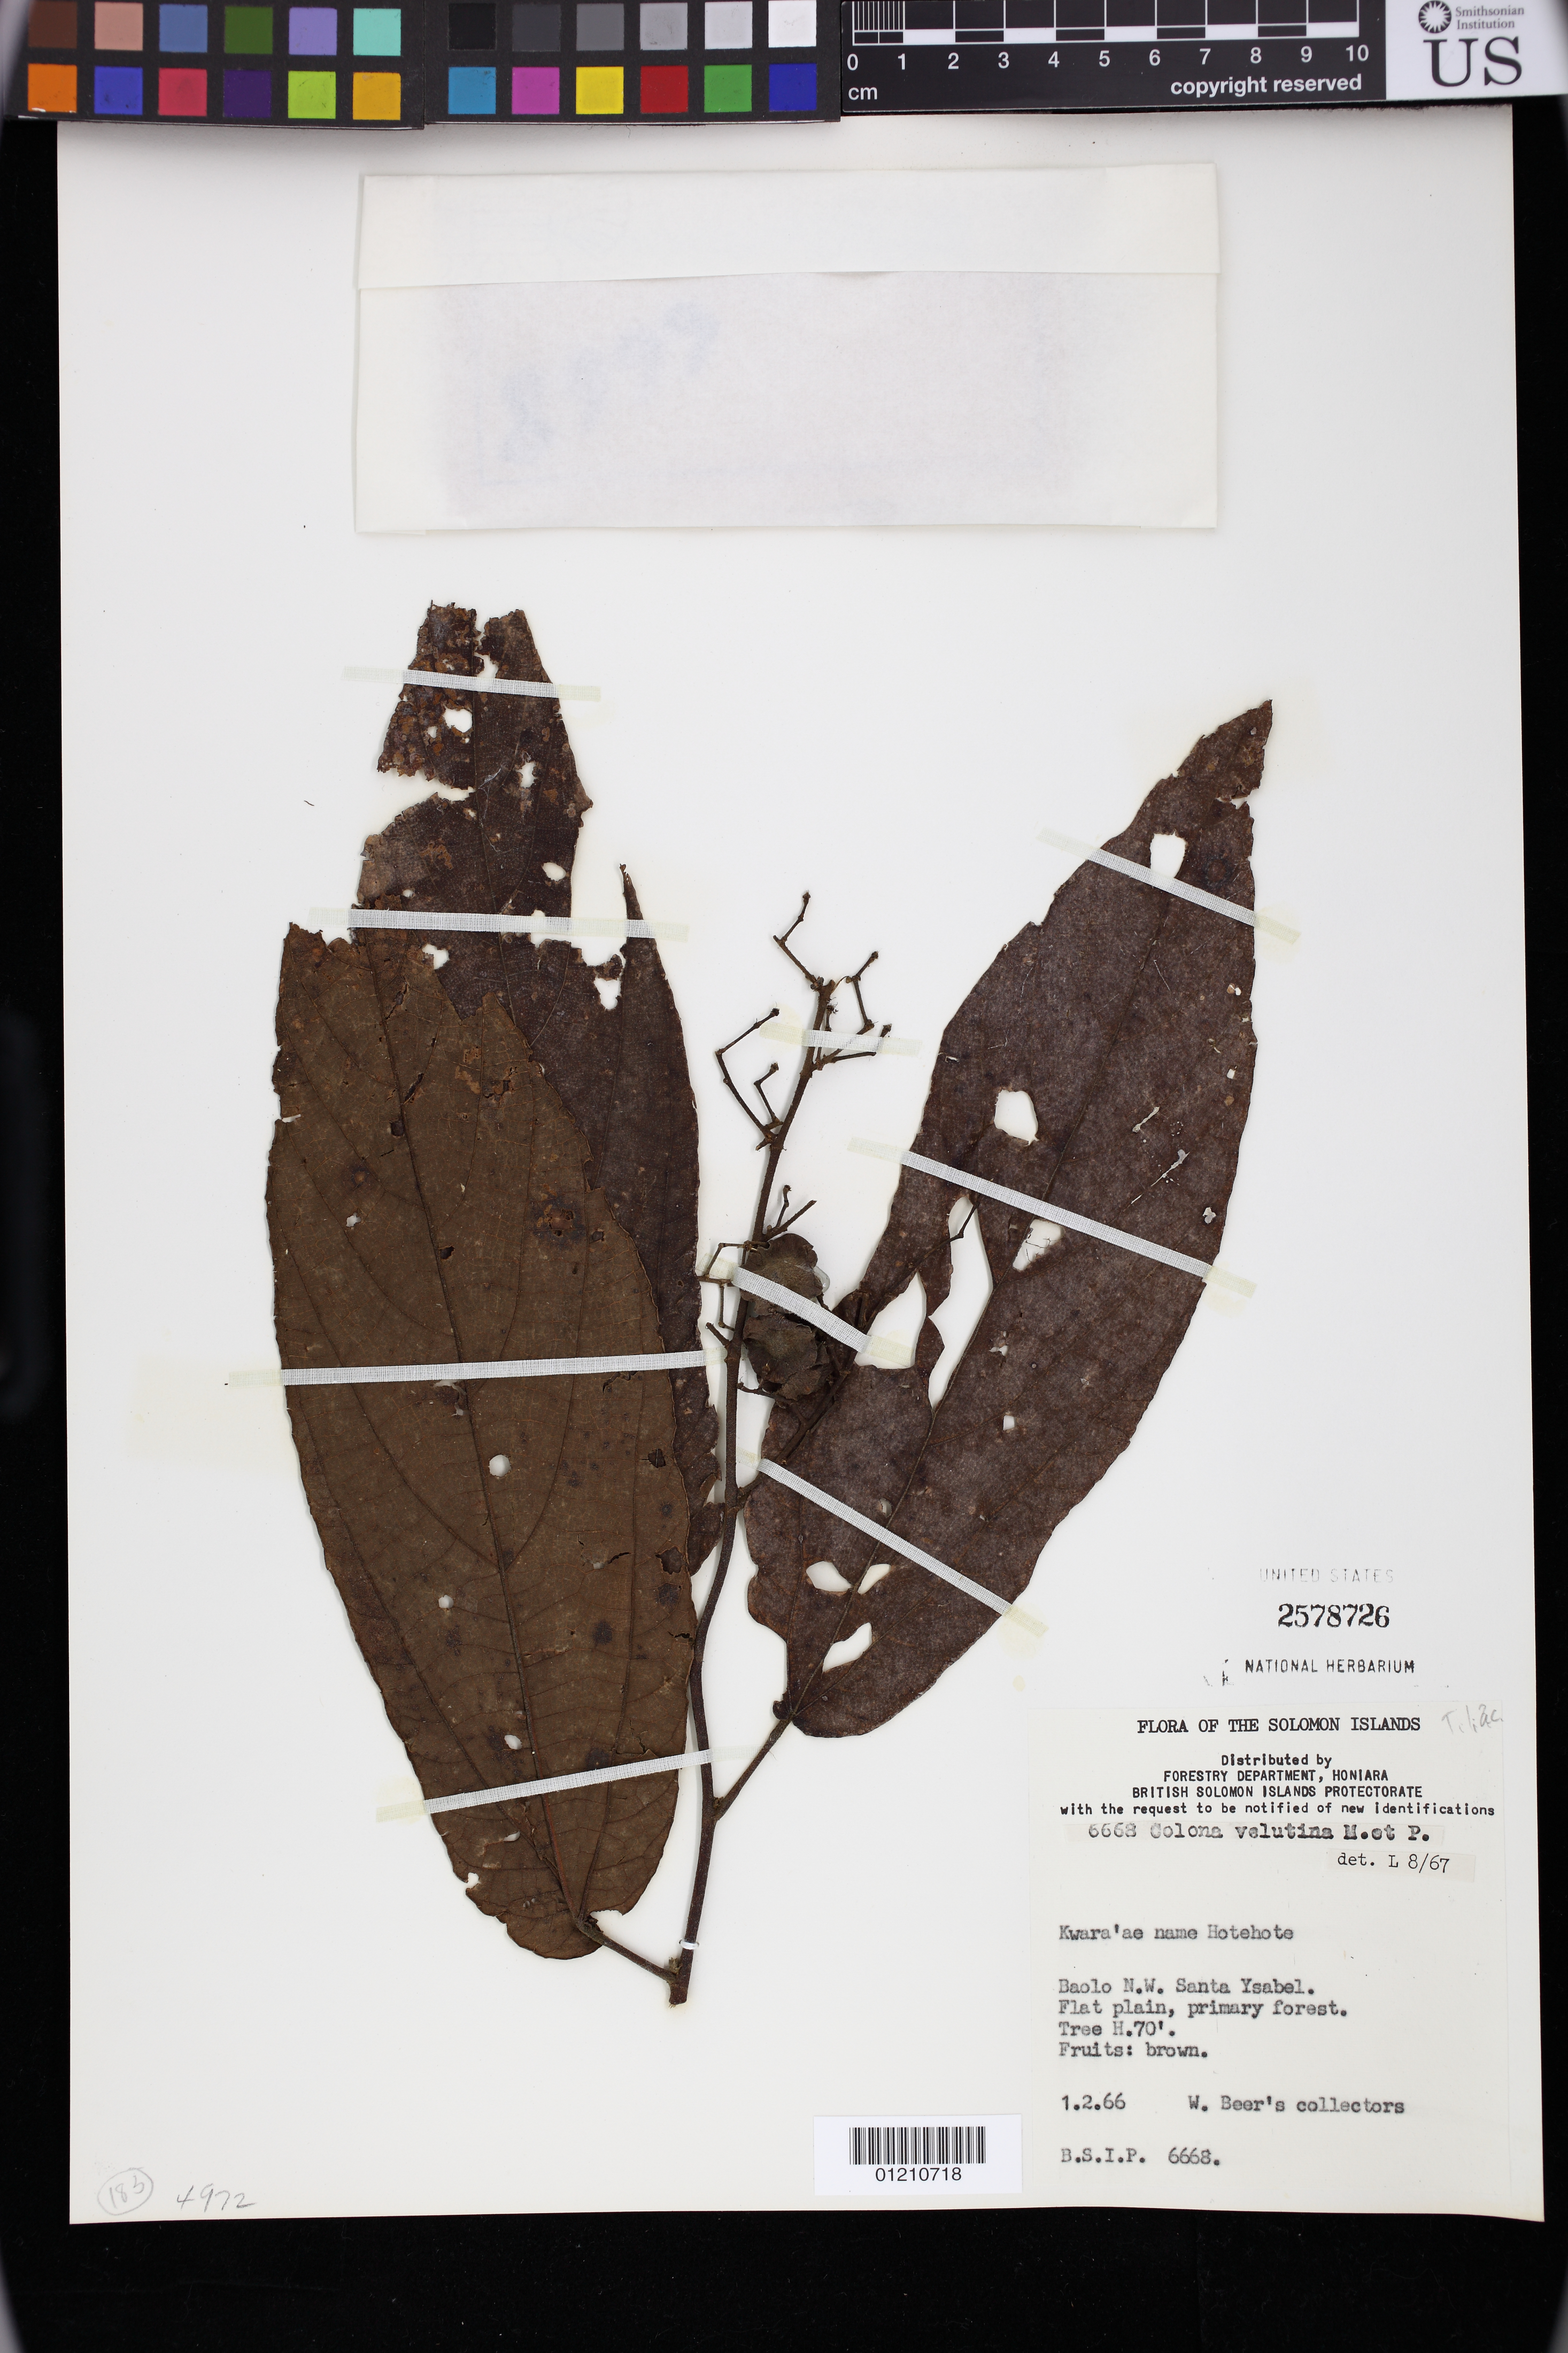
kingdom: Plantae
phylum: Tracheophyta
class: Magnoliopsida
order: Malvales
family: Malvaceae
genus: Colona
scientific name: Colona velutina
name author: Merr. & L.M. Perry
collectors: W. Beer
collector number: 6668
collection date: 1966-02-01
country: Solomon Islands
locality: Kwara'ae name Hotehote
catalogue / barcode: US 2578726